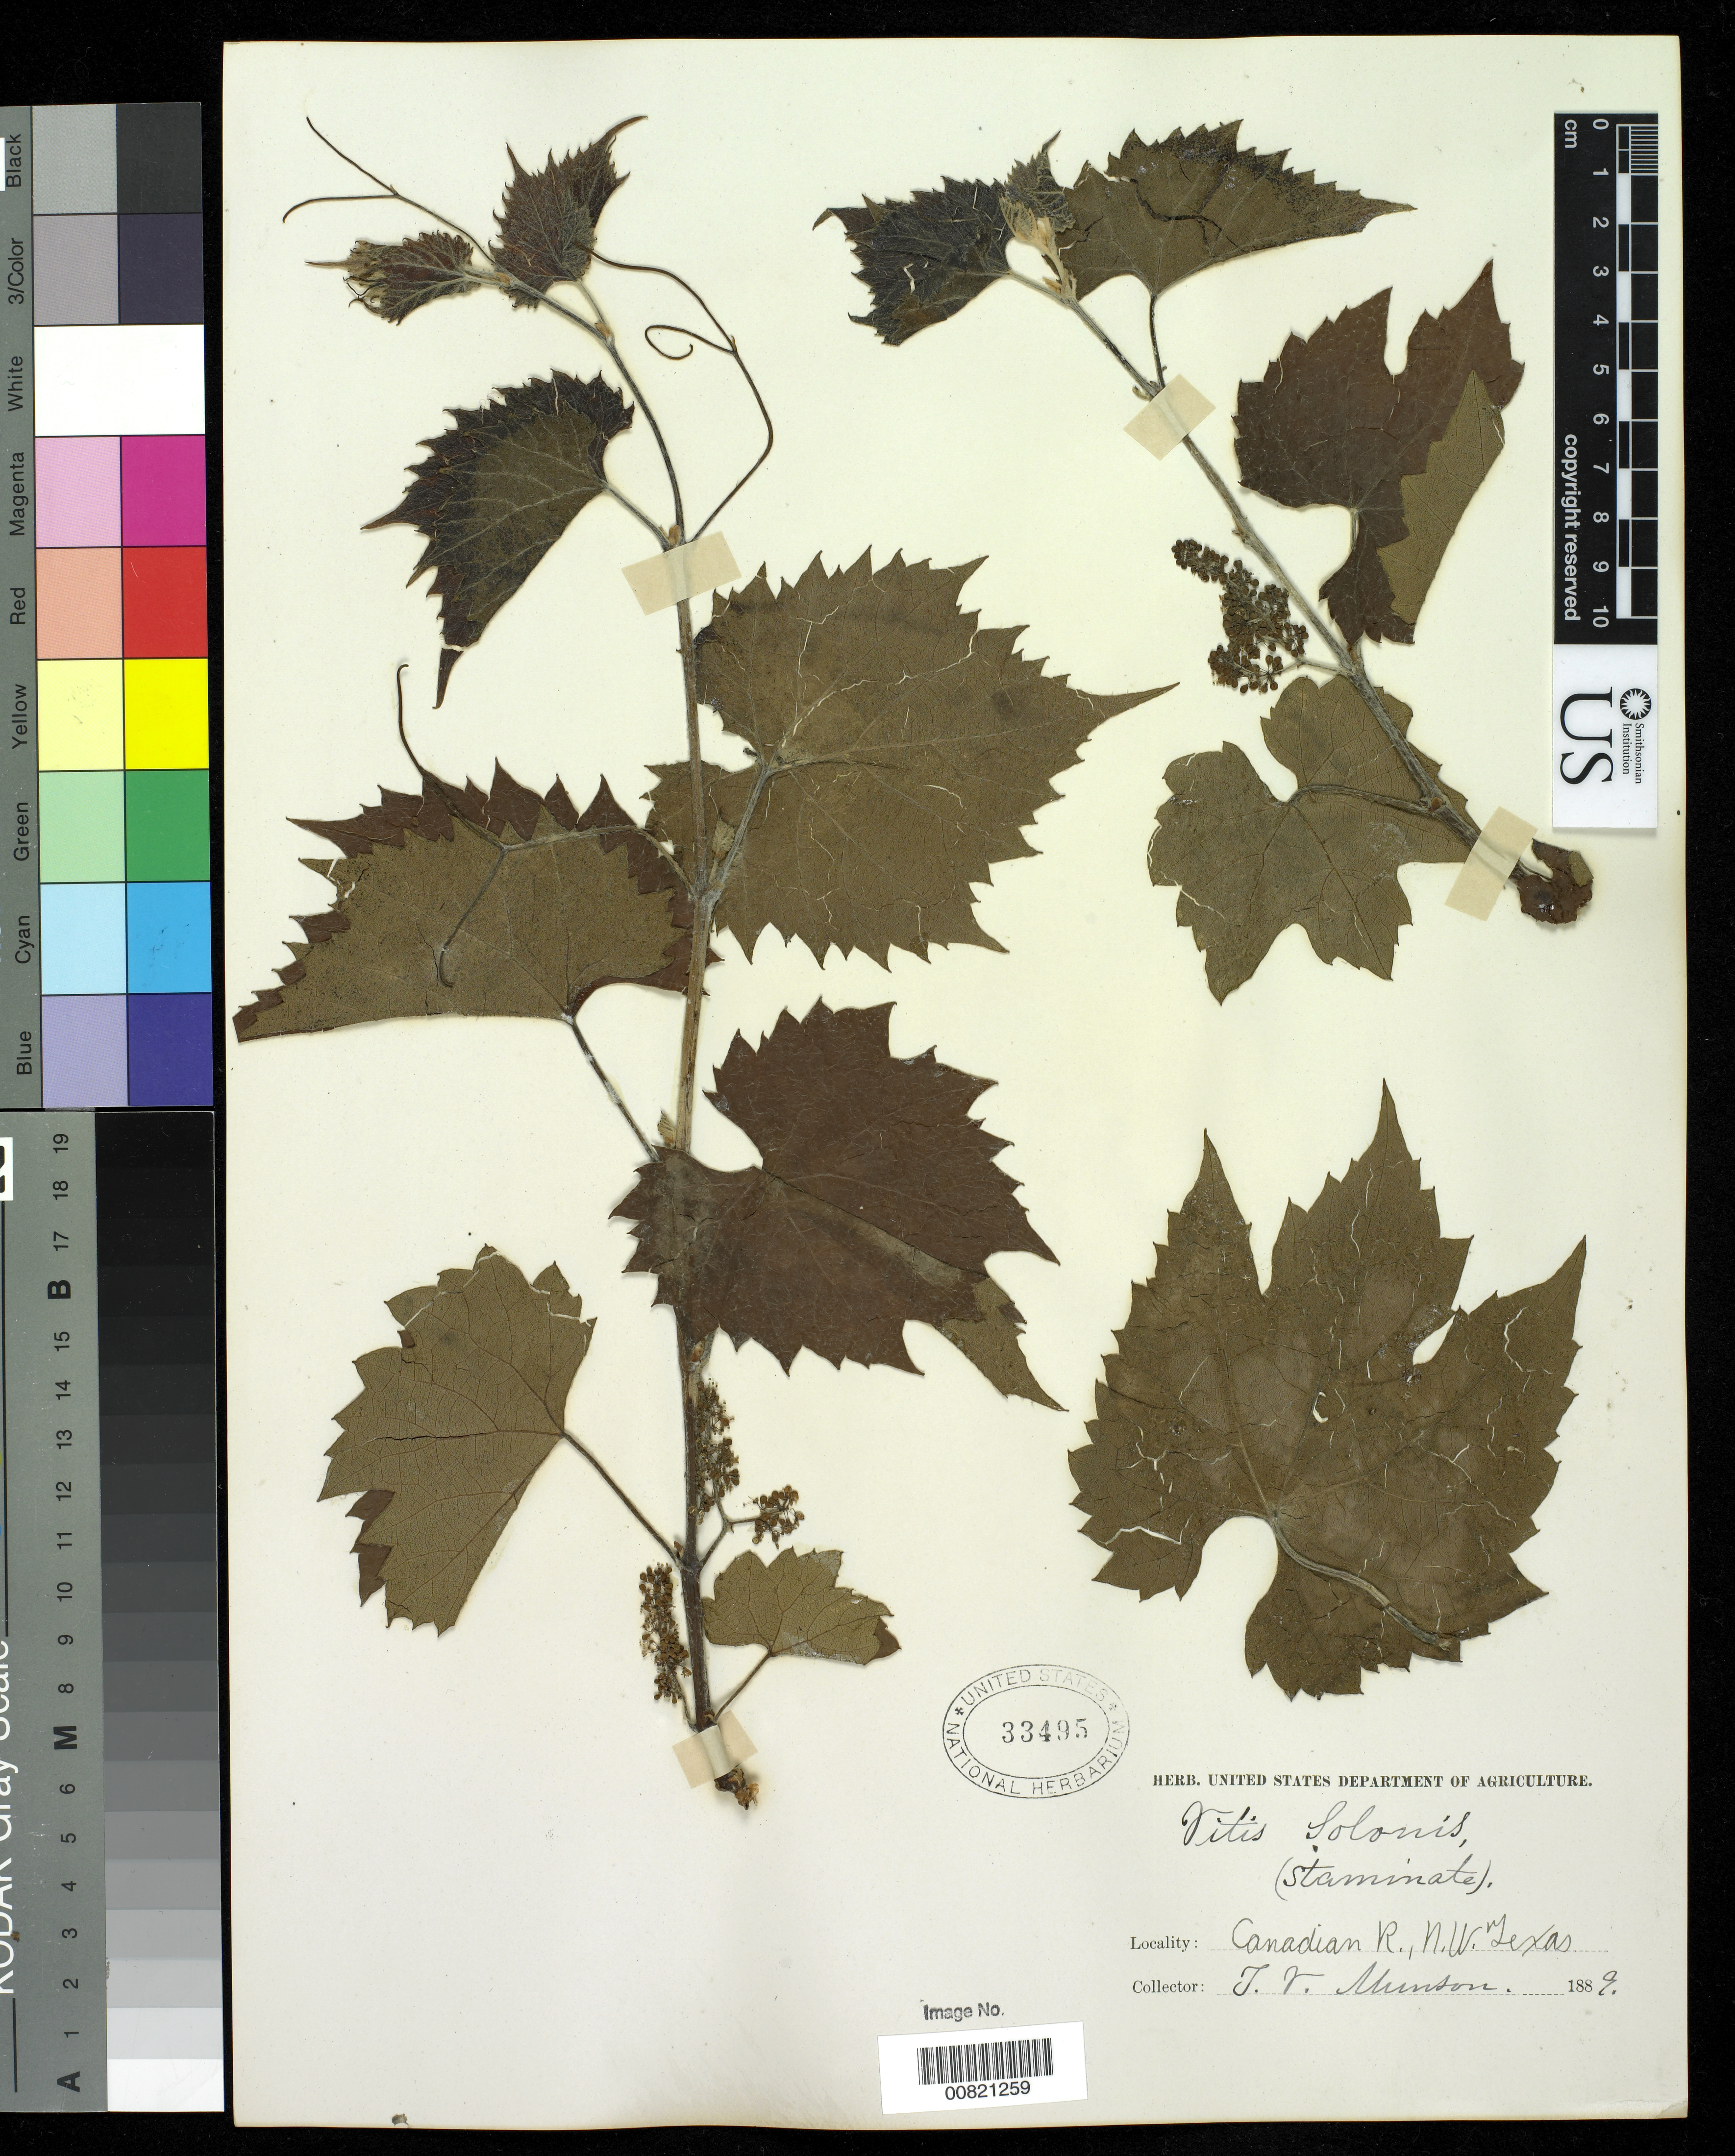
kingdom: Plantae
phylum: Tracheophyta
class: Magnoliopsida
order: Vitales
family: Vitaceae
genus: Vitis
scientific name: Vitis solonis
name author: Planch.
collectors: T. V. Munson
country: United States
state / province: Texas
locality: Canadian River. NW Texas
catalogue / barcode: US 33495